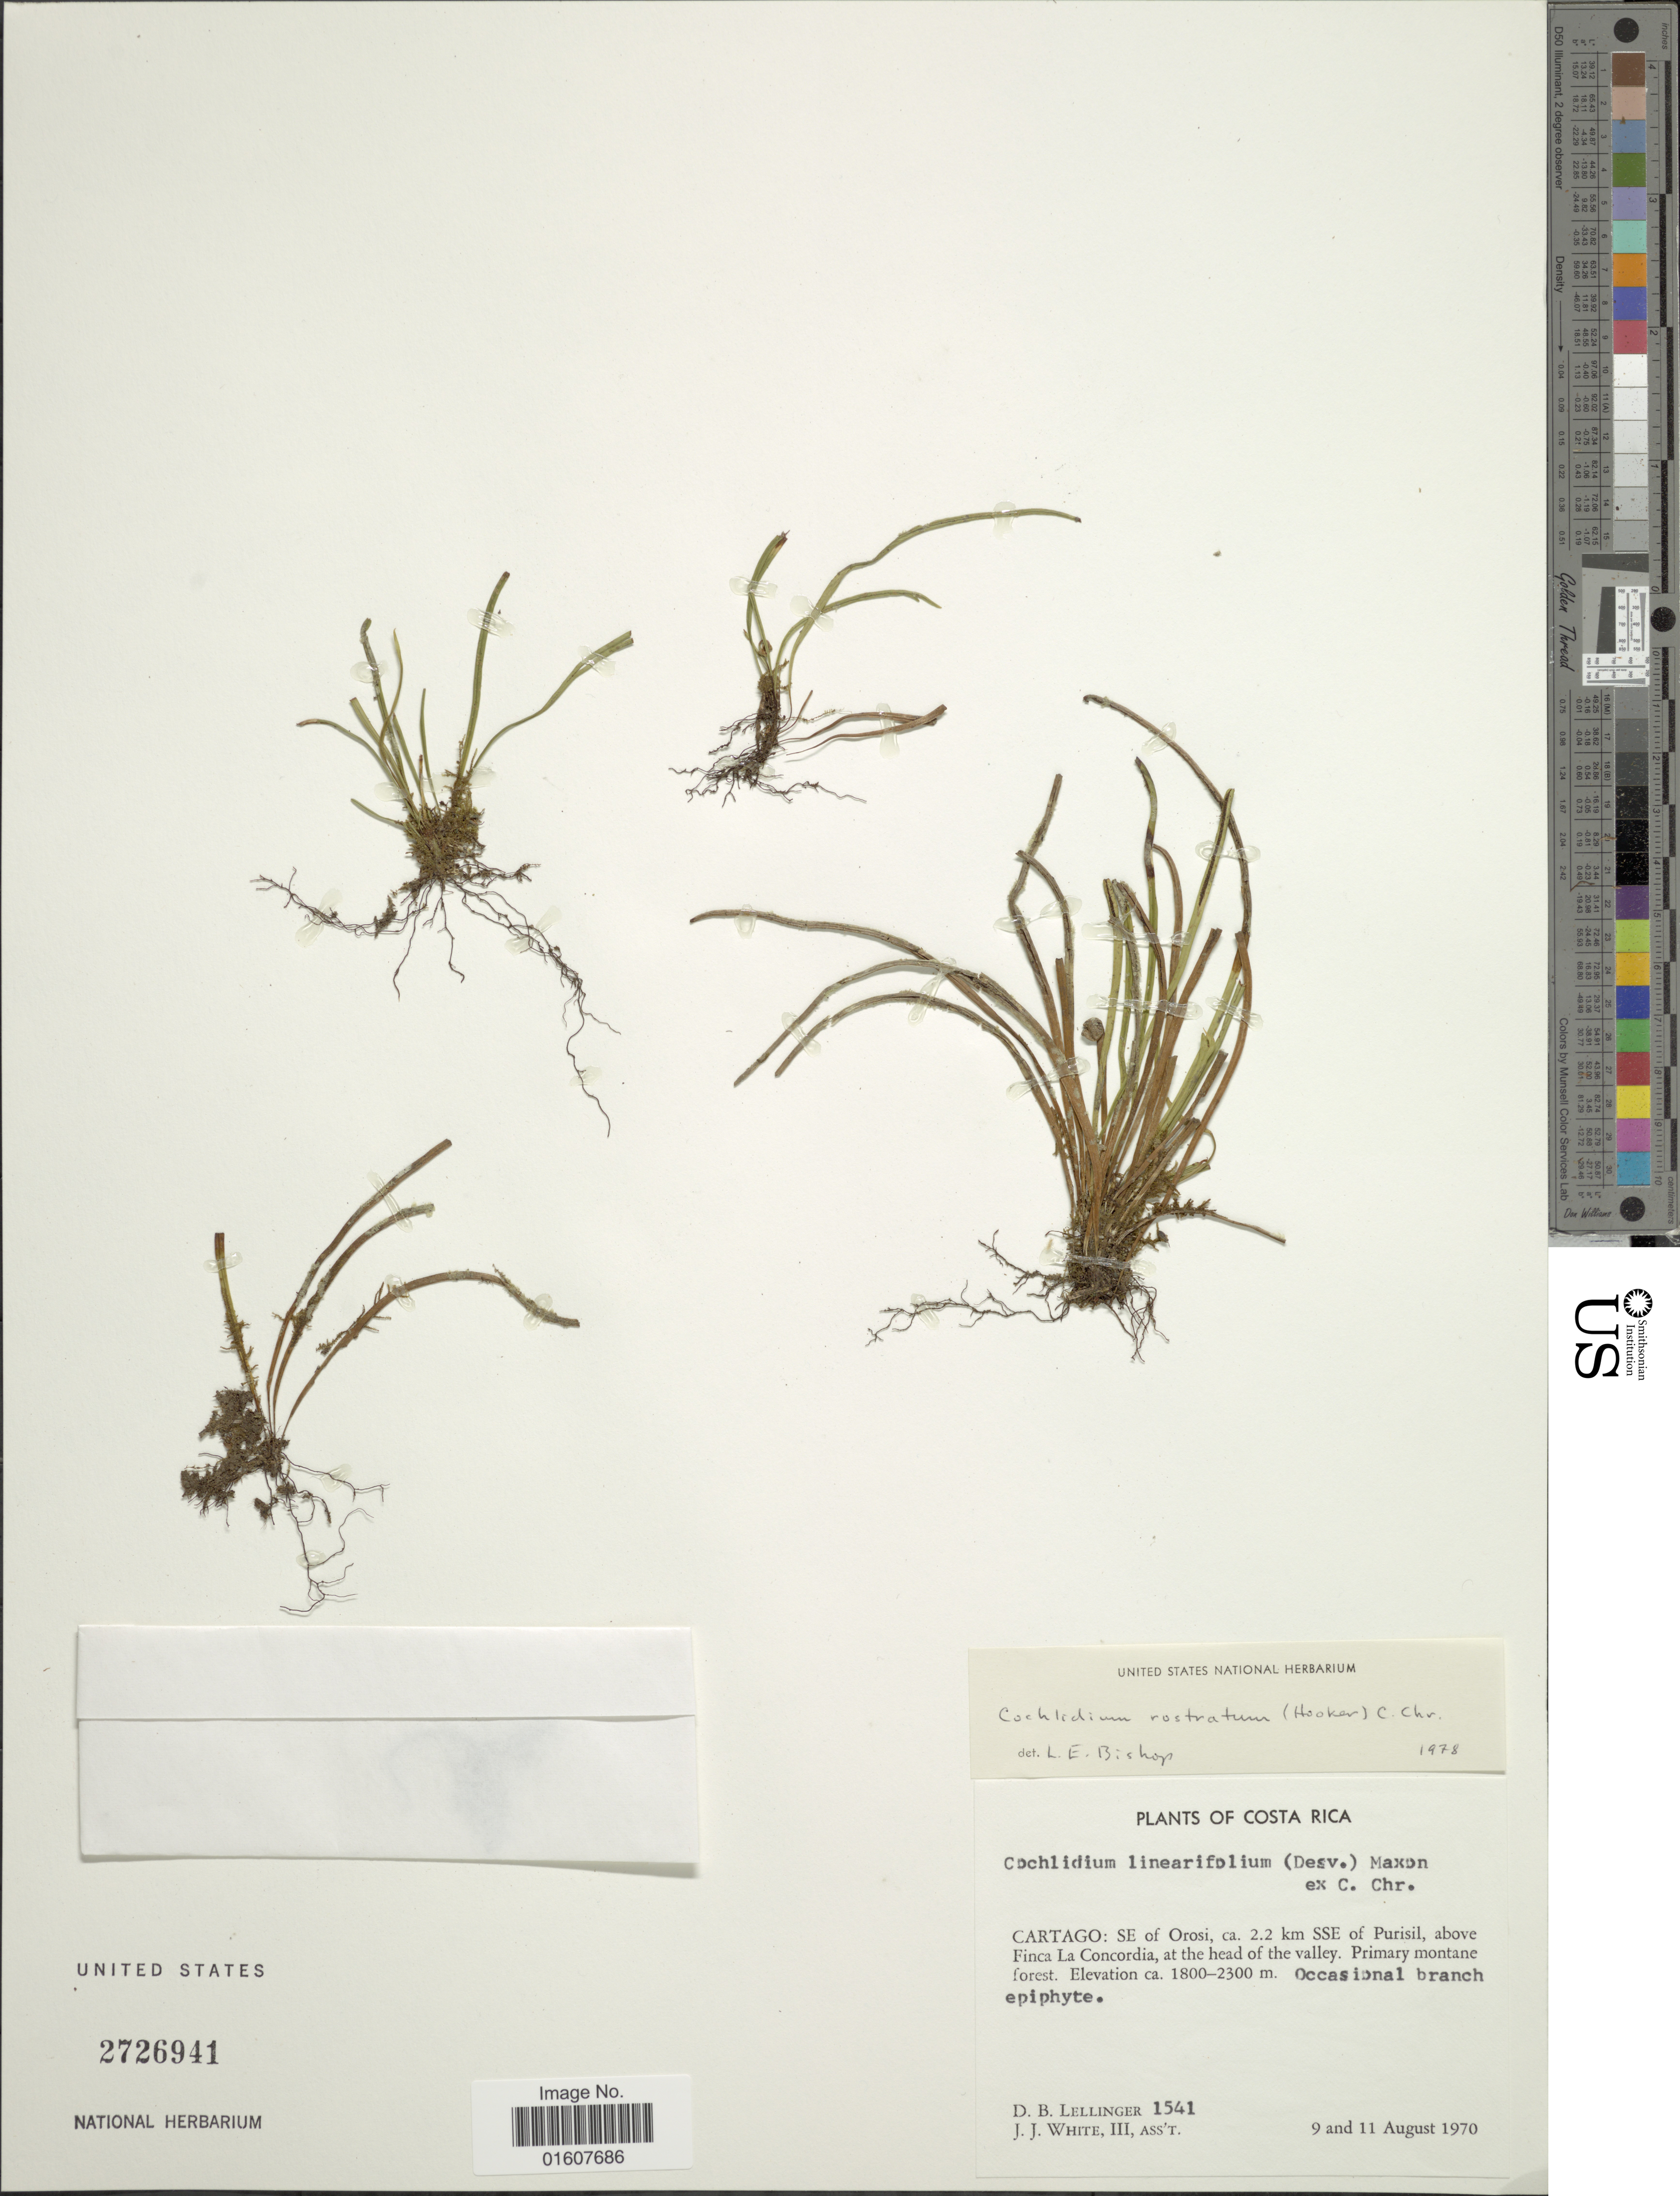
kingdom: Plantae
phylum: Tracheophyta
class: Polypodiopsida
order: Polypodiales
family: Polypodiaceae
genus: Cochlidium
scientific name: Cochlidium rostratum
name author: (Hook.) Maxon ex C. Chr.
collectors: D. B. Lellinger & J. J. White III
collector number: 1541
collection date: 1970-08-09/1970-08-11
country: Costa Rica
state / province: Cartago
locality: SE of Orosi, ca 2.2 km SSE of Purisil, above Finca La Concordia, at the head of the valley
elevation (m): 1800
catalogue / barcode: US 2726941